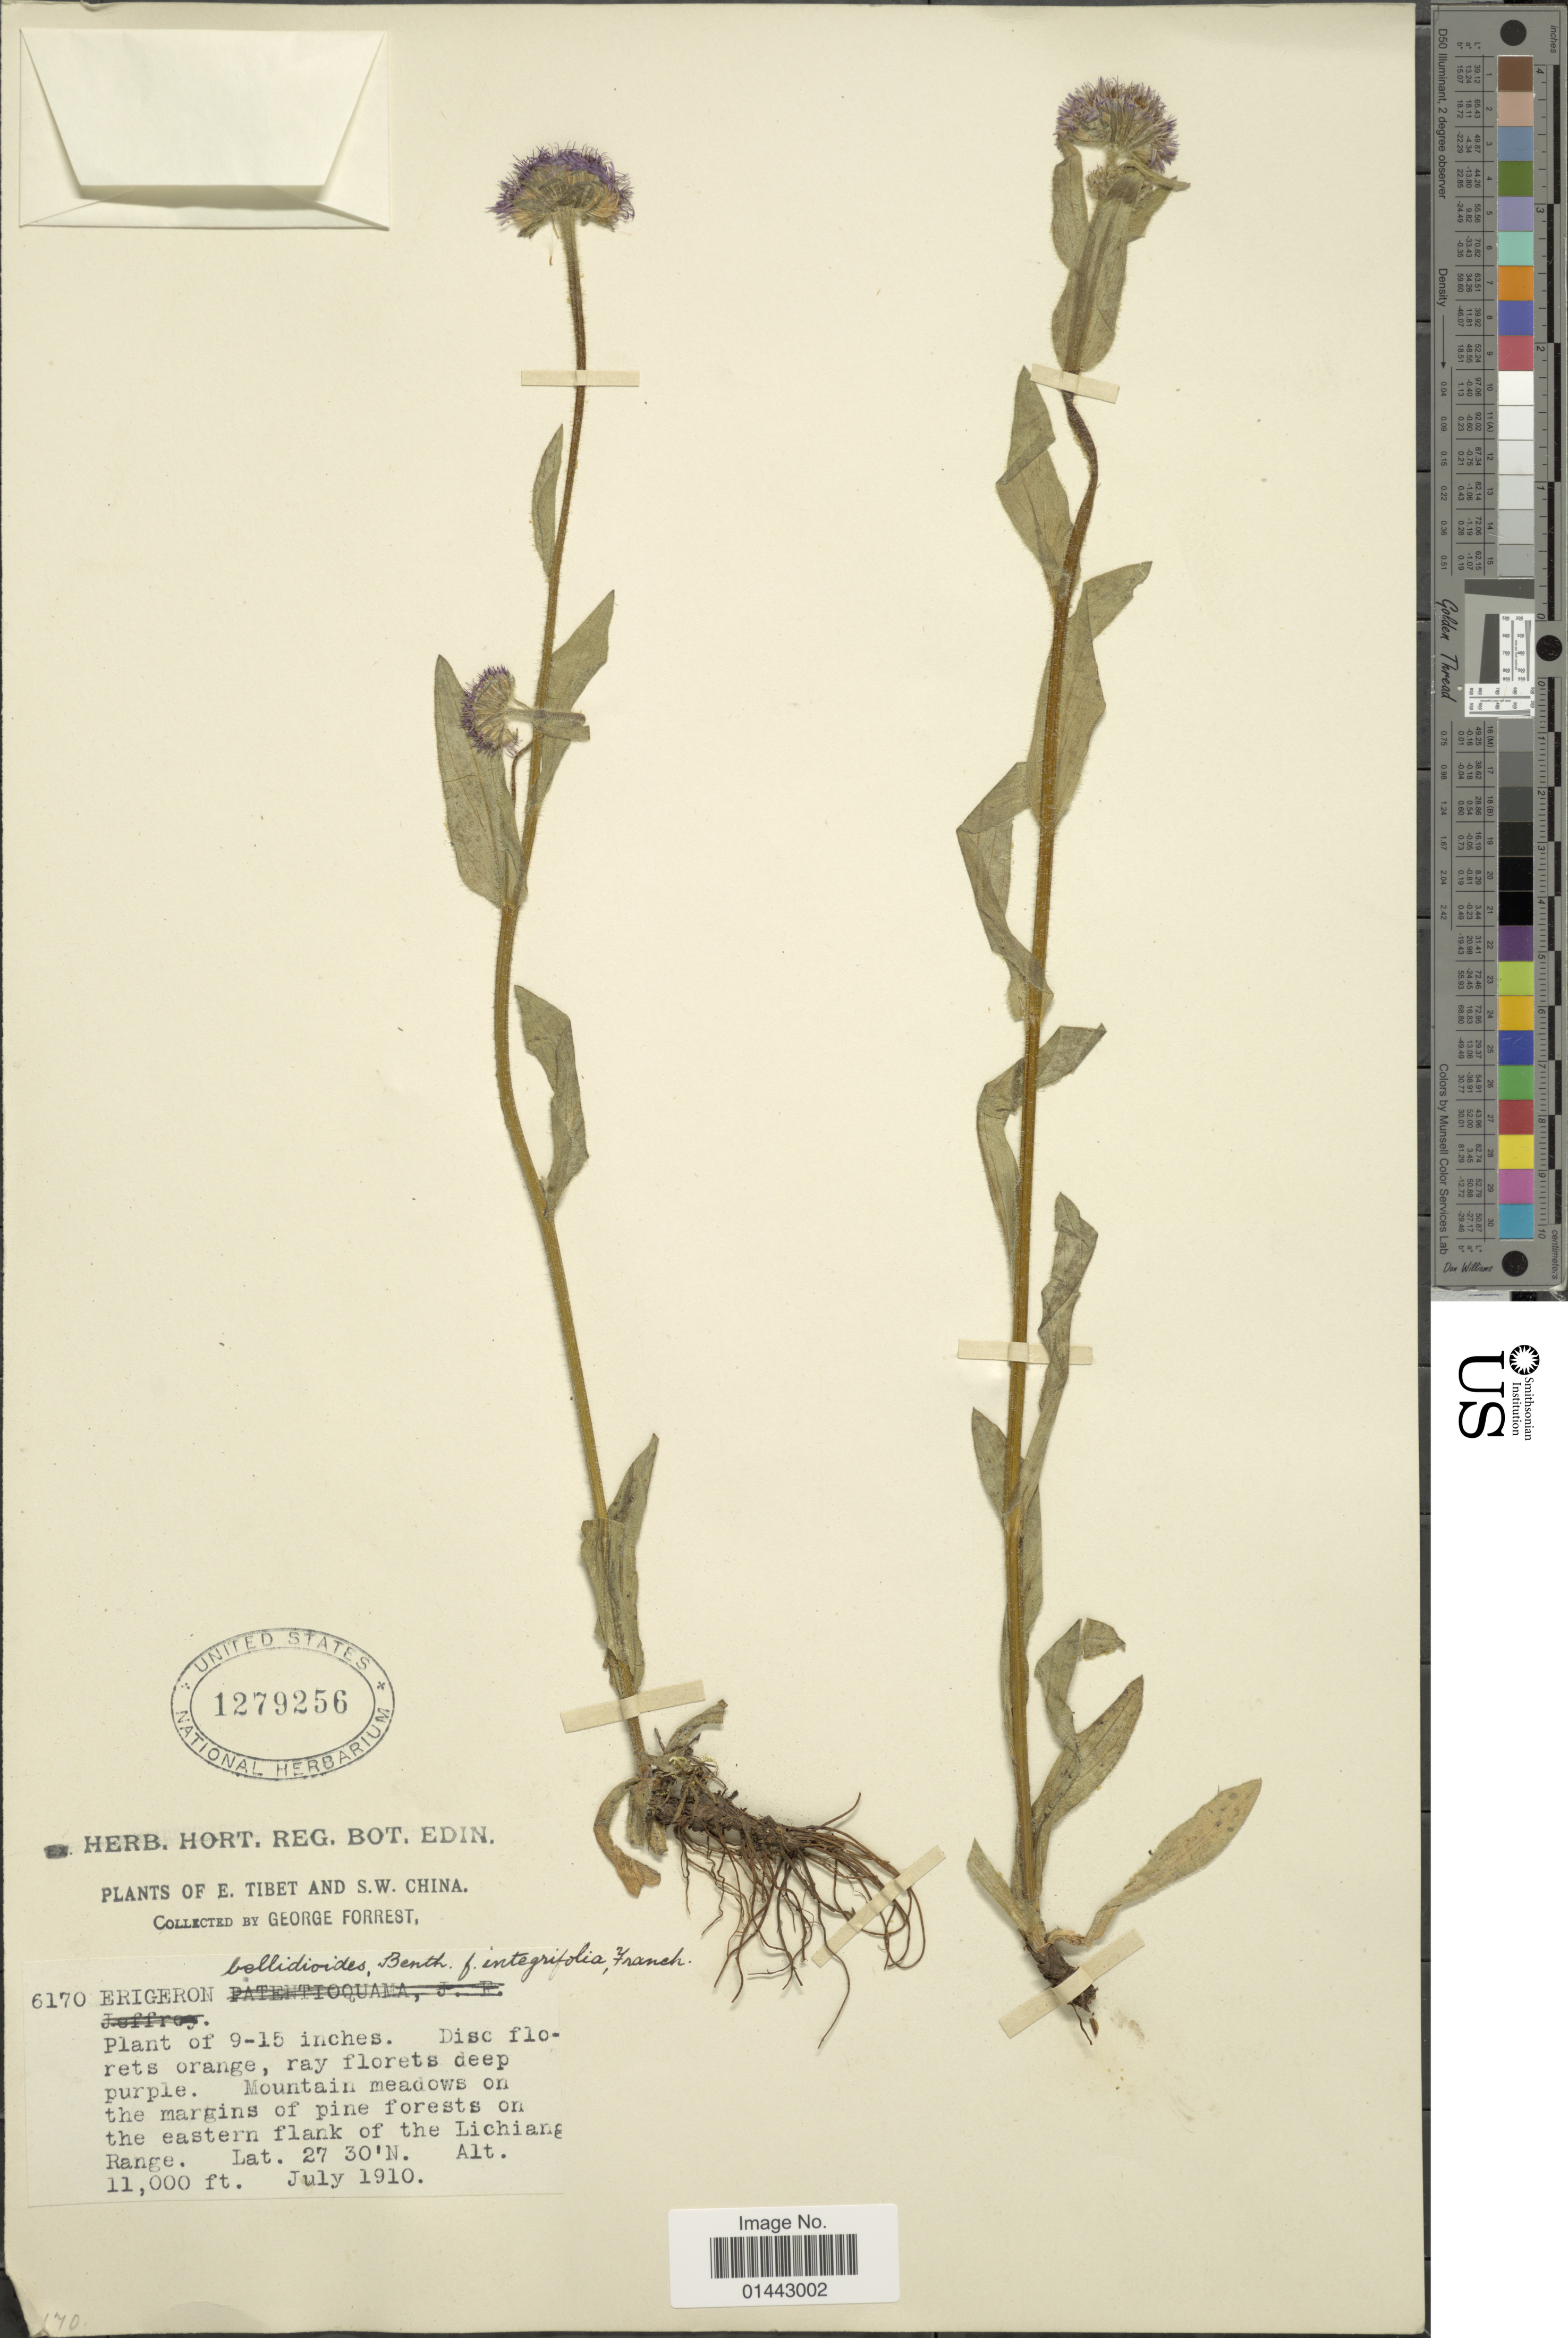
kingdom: Plantae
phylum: Tracheophyta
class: Magnoliopsida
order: Asterales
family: Asteraceae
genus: Erigeron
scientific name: Erigeron bellioides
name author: DC.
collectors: G. Forrest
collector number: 6170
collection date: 1910-07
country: China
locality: E. Tibet and S.W. China, on the eastern flank of the Lichiang Range.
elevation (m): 3353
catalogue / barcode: US 1279256